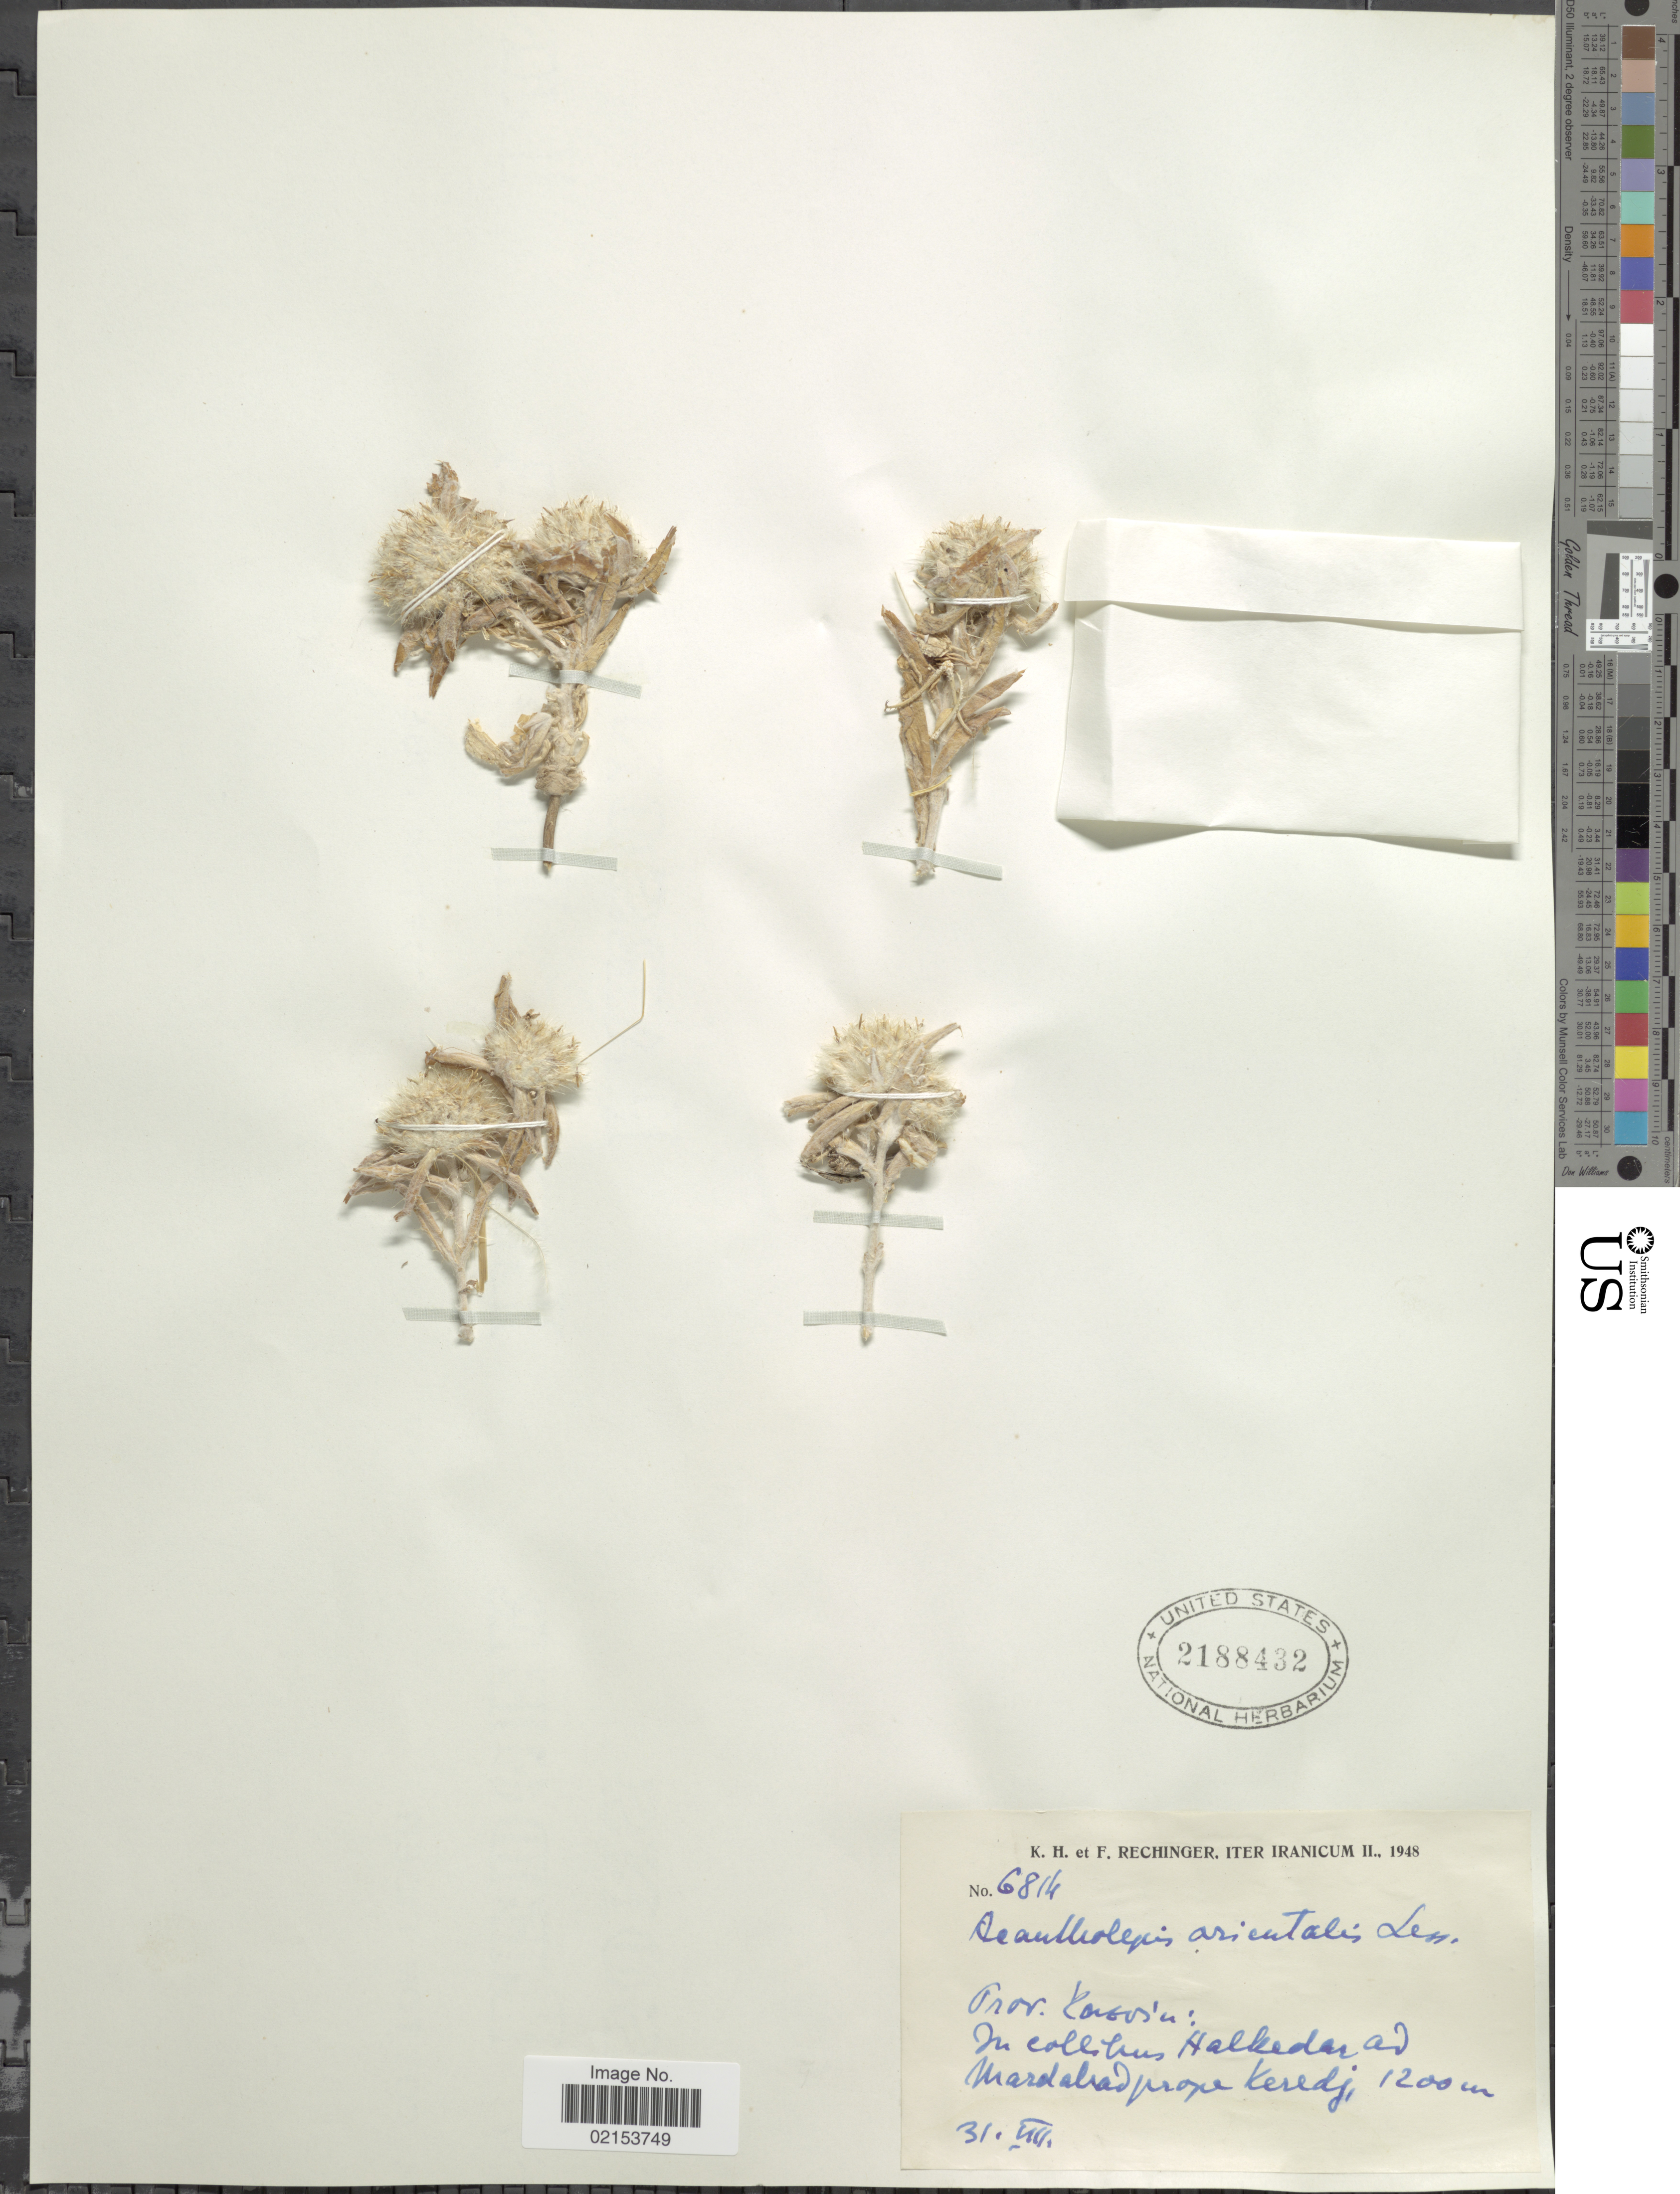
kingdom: Plantae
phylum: Tracheophyta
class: Magnoliopsida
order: Asterales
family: Asteraceae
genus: Echinops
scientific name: Echinops acantholepis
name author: Jaub. & Spach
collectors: K. H. Rechinger & F. Rechinger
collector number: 6814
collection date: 1948-08-31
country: Iran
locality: Oriv. Konvisu. Halkedar ad Mardala prope Keredj. Iranicum [interpreted]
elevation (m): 1200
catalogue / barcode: US 2188432